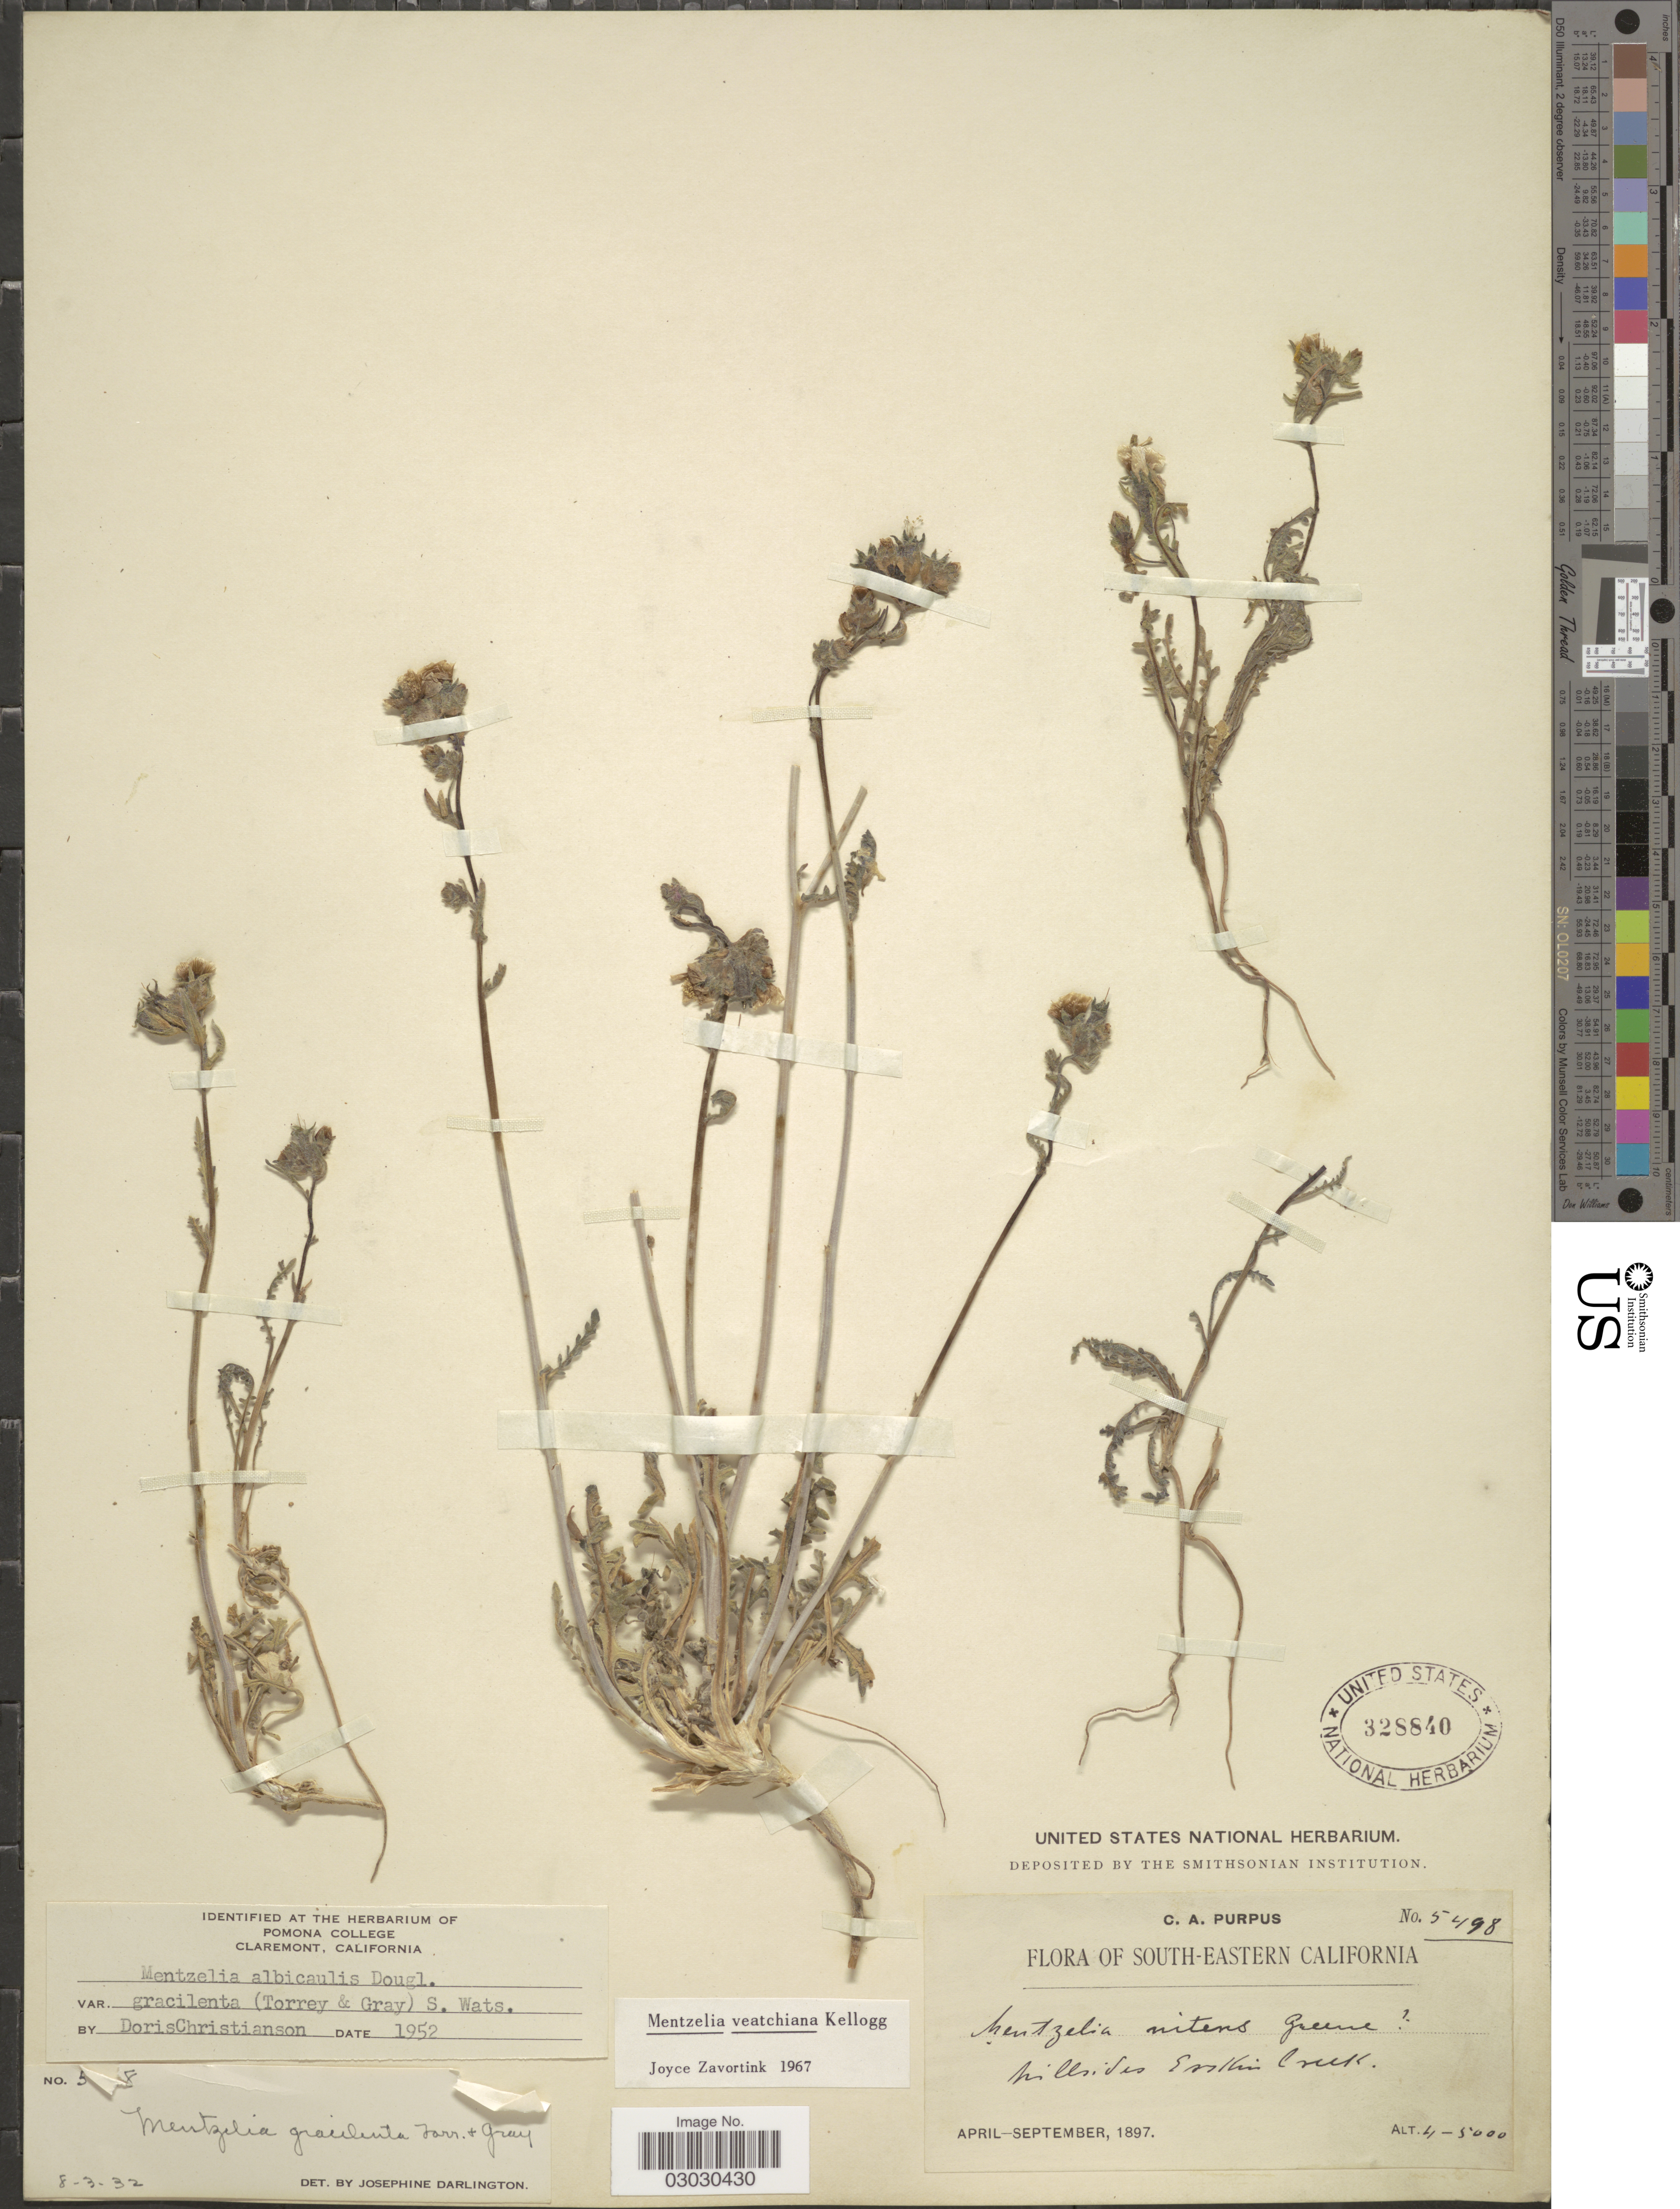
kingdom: Plantae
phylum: Tracheophyta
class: Magnoliopsida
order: Cornales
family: Loasaceae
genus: Mentzelia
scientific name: Mentzelia veatchiana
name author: Kellogg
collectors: C. A. Purpus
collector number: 5498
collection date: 1897-04/1897-09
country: United States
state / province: California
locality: South-Eastern California. Hillsides Erskine Creek.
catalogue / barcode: US 328840